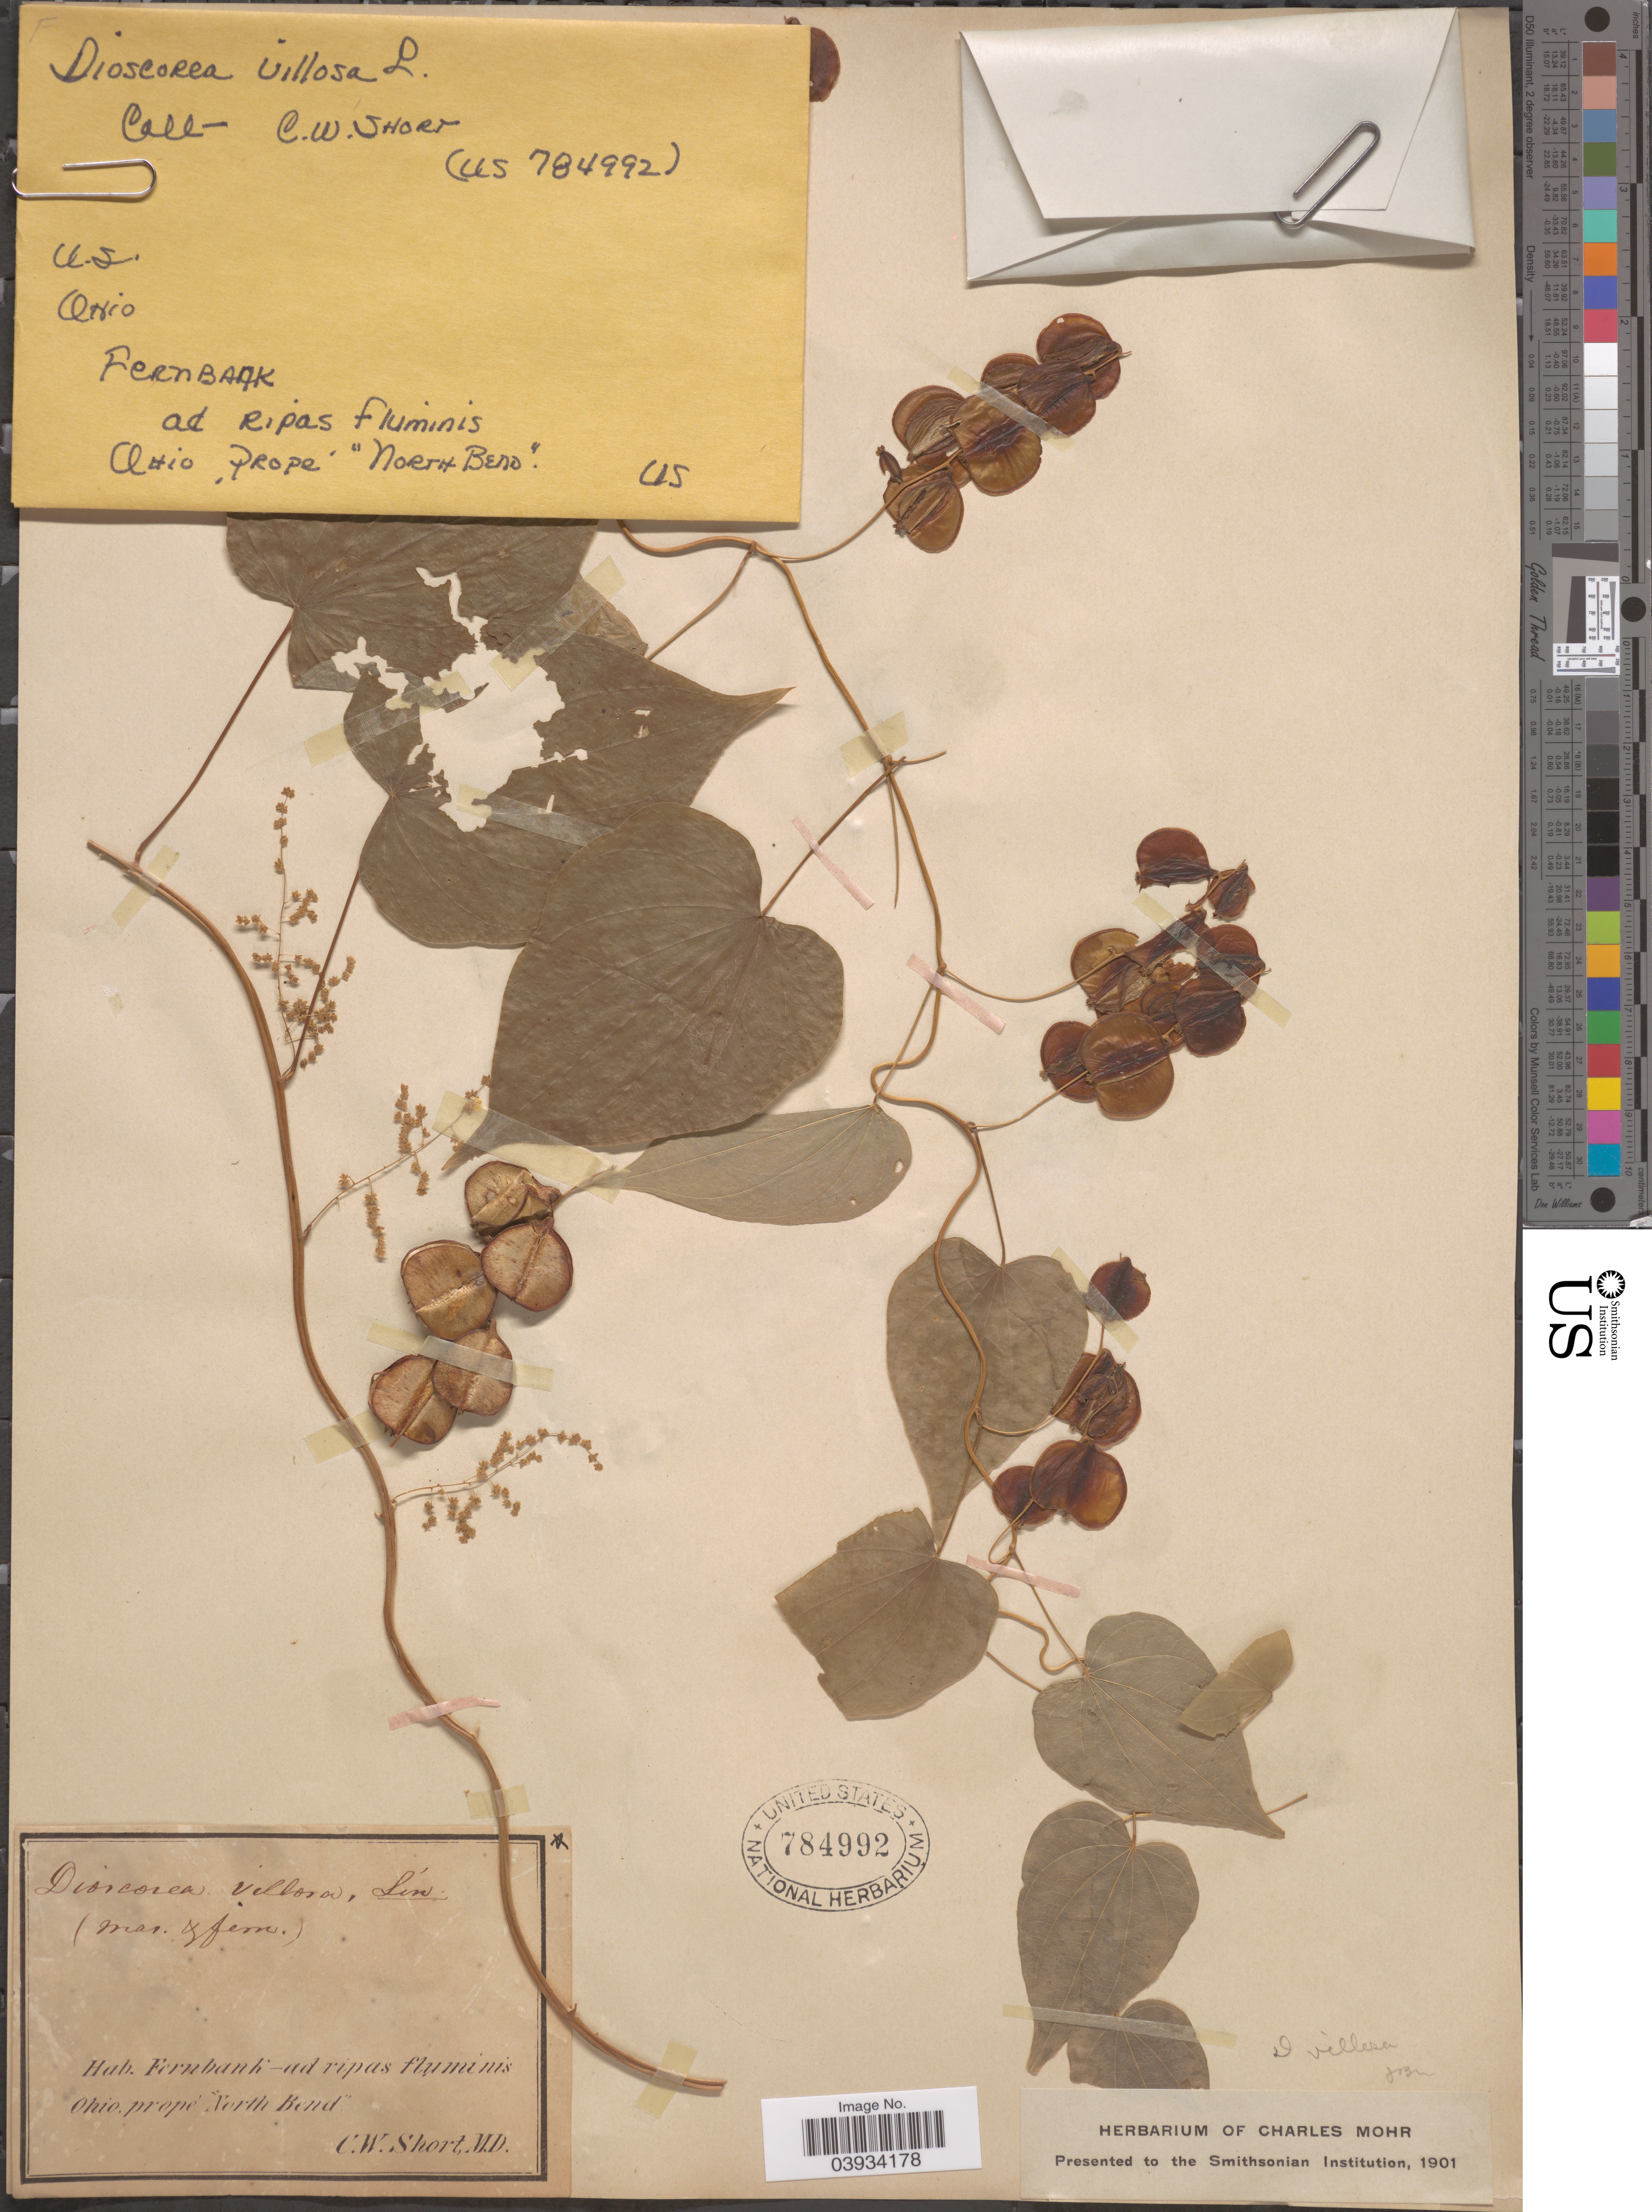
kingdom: Plantae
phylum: Tracheophyta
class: Liliopsida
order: Dioscoreales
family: Dioscoreaceae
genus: Dioscorea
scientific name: Dioscorea villosa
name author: L.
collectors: C. W. Short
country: United States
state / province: Ohio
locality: Fernbank - ad ripas fluminis Ohio prope North Bend.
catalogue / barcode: US 784992